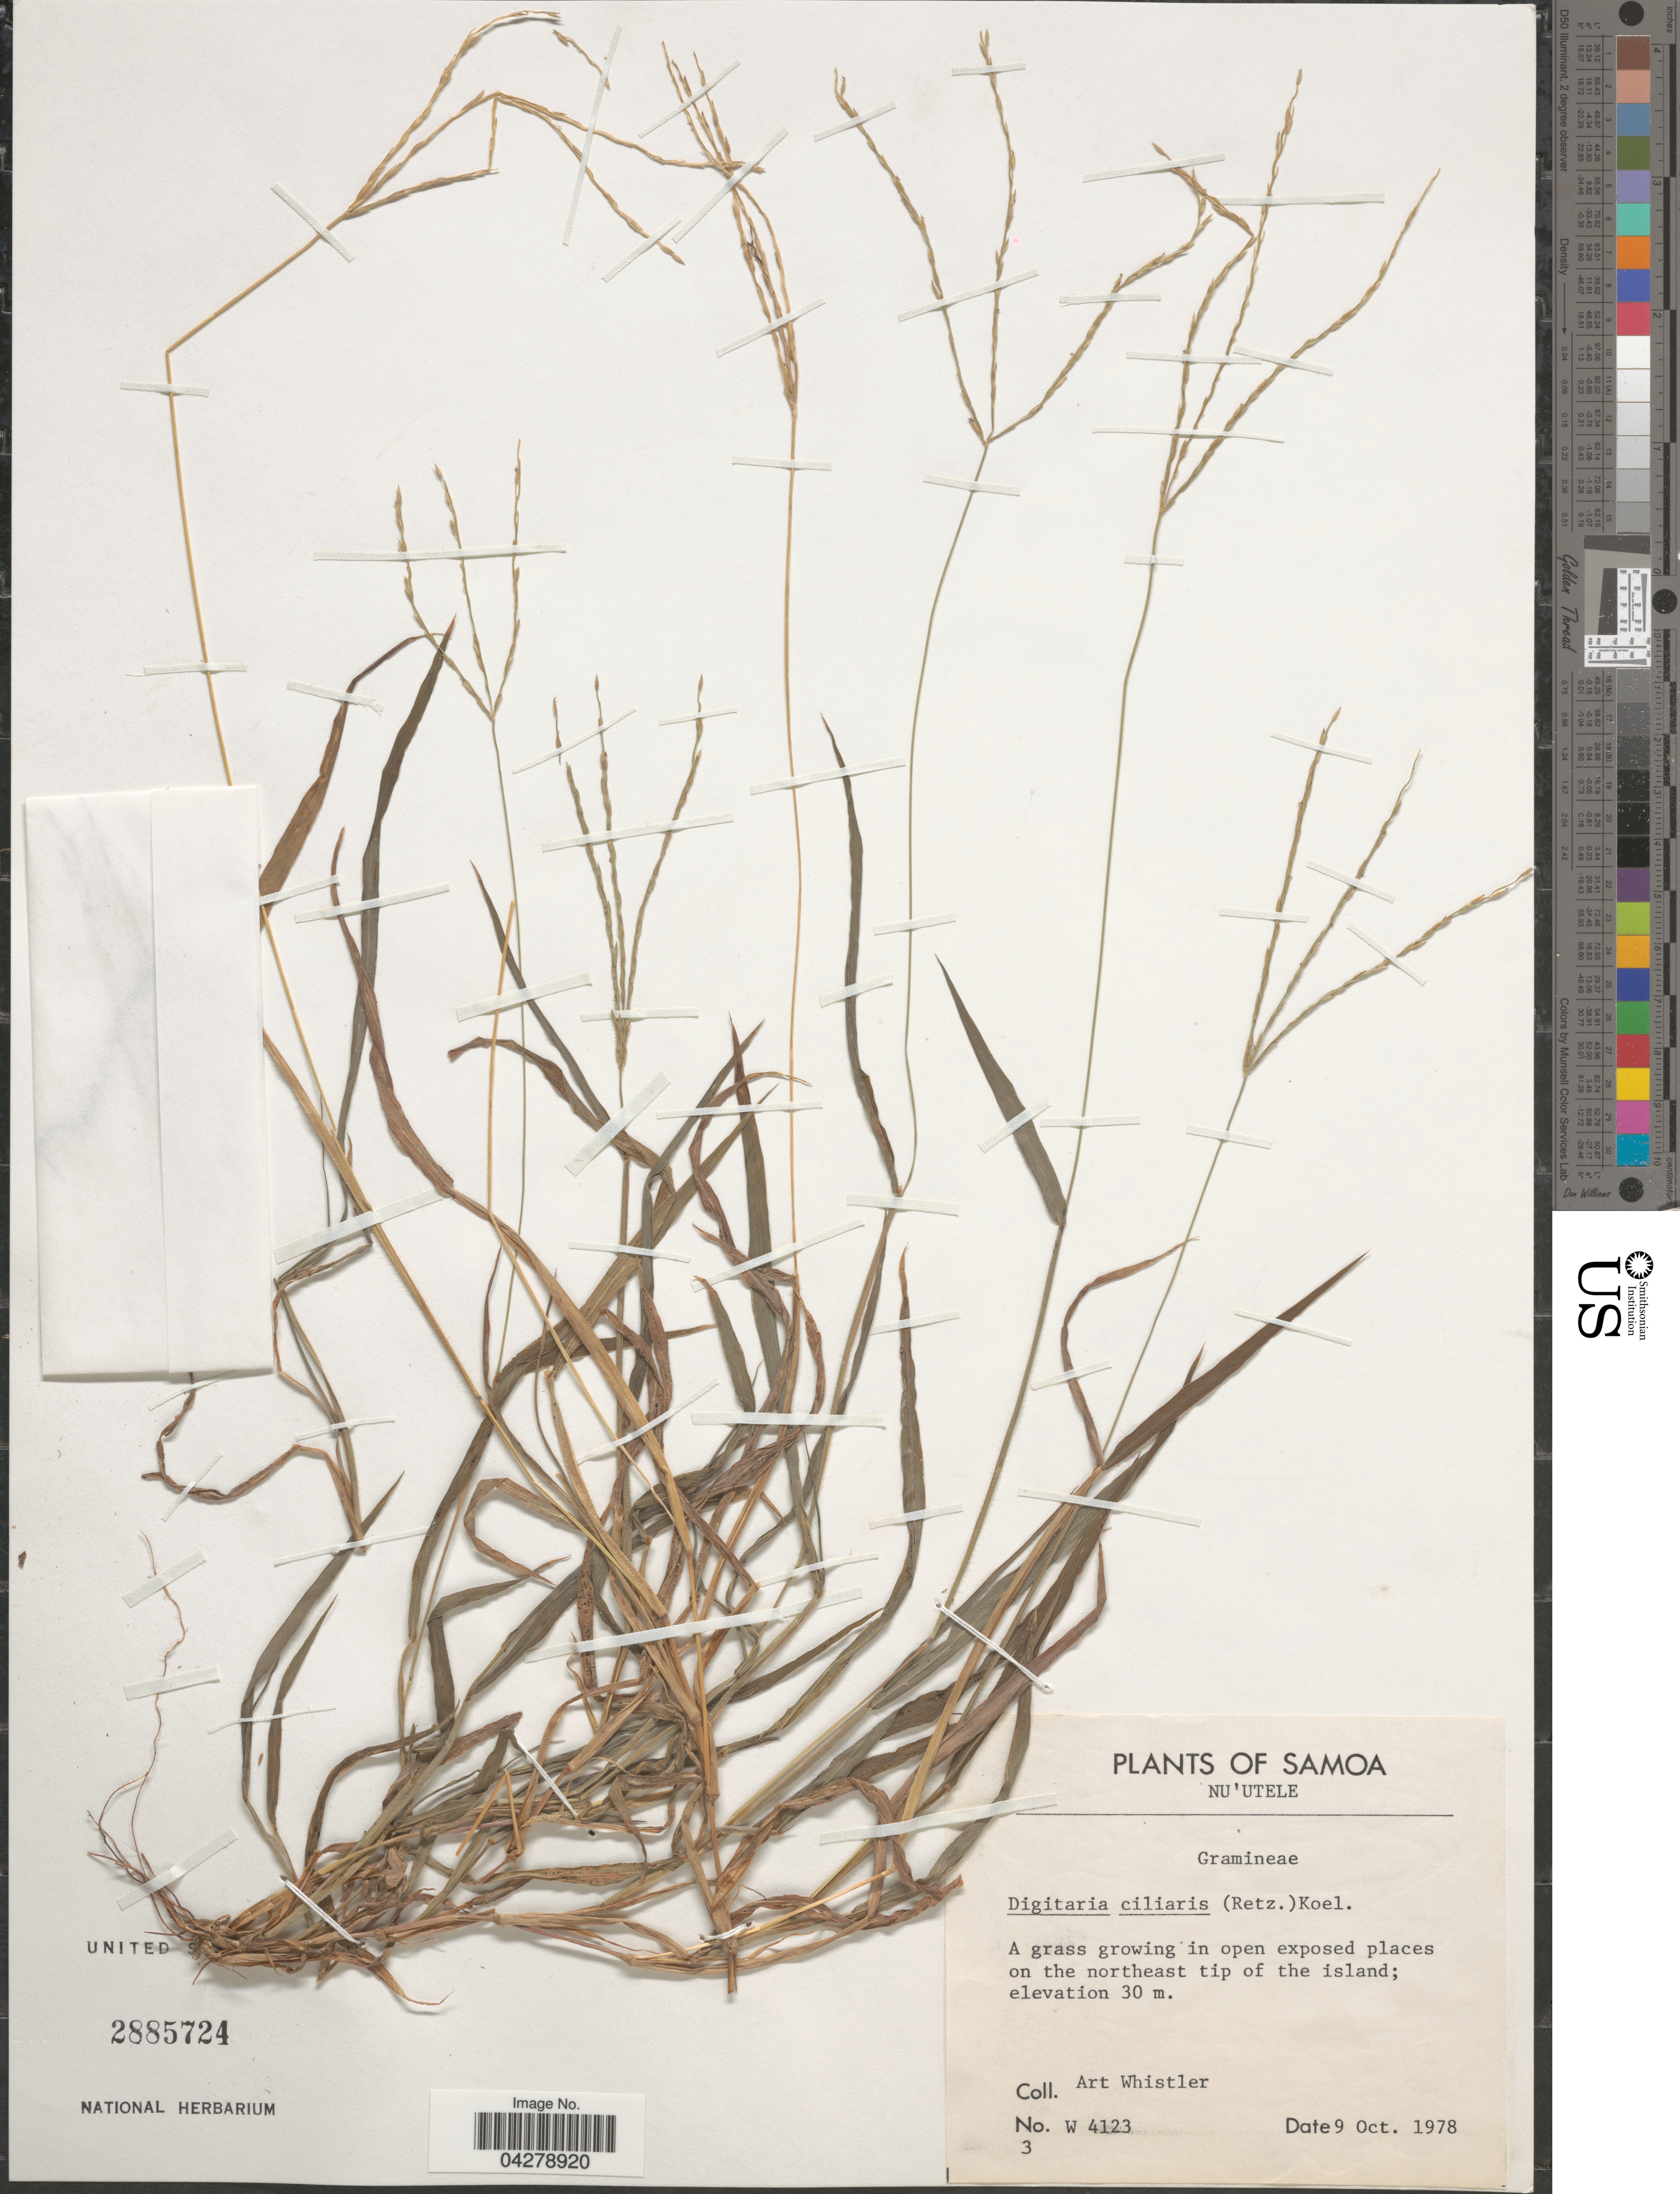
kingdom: Plantae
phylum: Tracheophyta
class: Liliopsida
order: Poales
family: Poaceae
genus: Digitaria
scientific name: Digitaria ciliaris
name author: (Retz.) Koeler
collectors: A. Whistler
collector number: W4123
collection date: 1978-10-09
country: American Samoa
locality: Samoa. Nu'Utele. A grass growing in open exposed places on the northeast tip of the island.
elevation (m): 30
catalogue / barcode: US 2885724